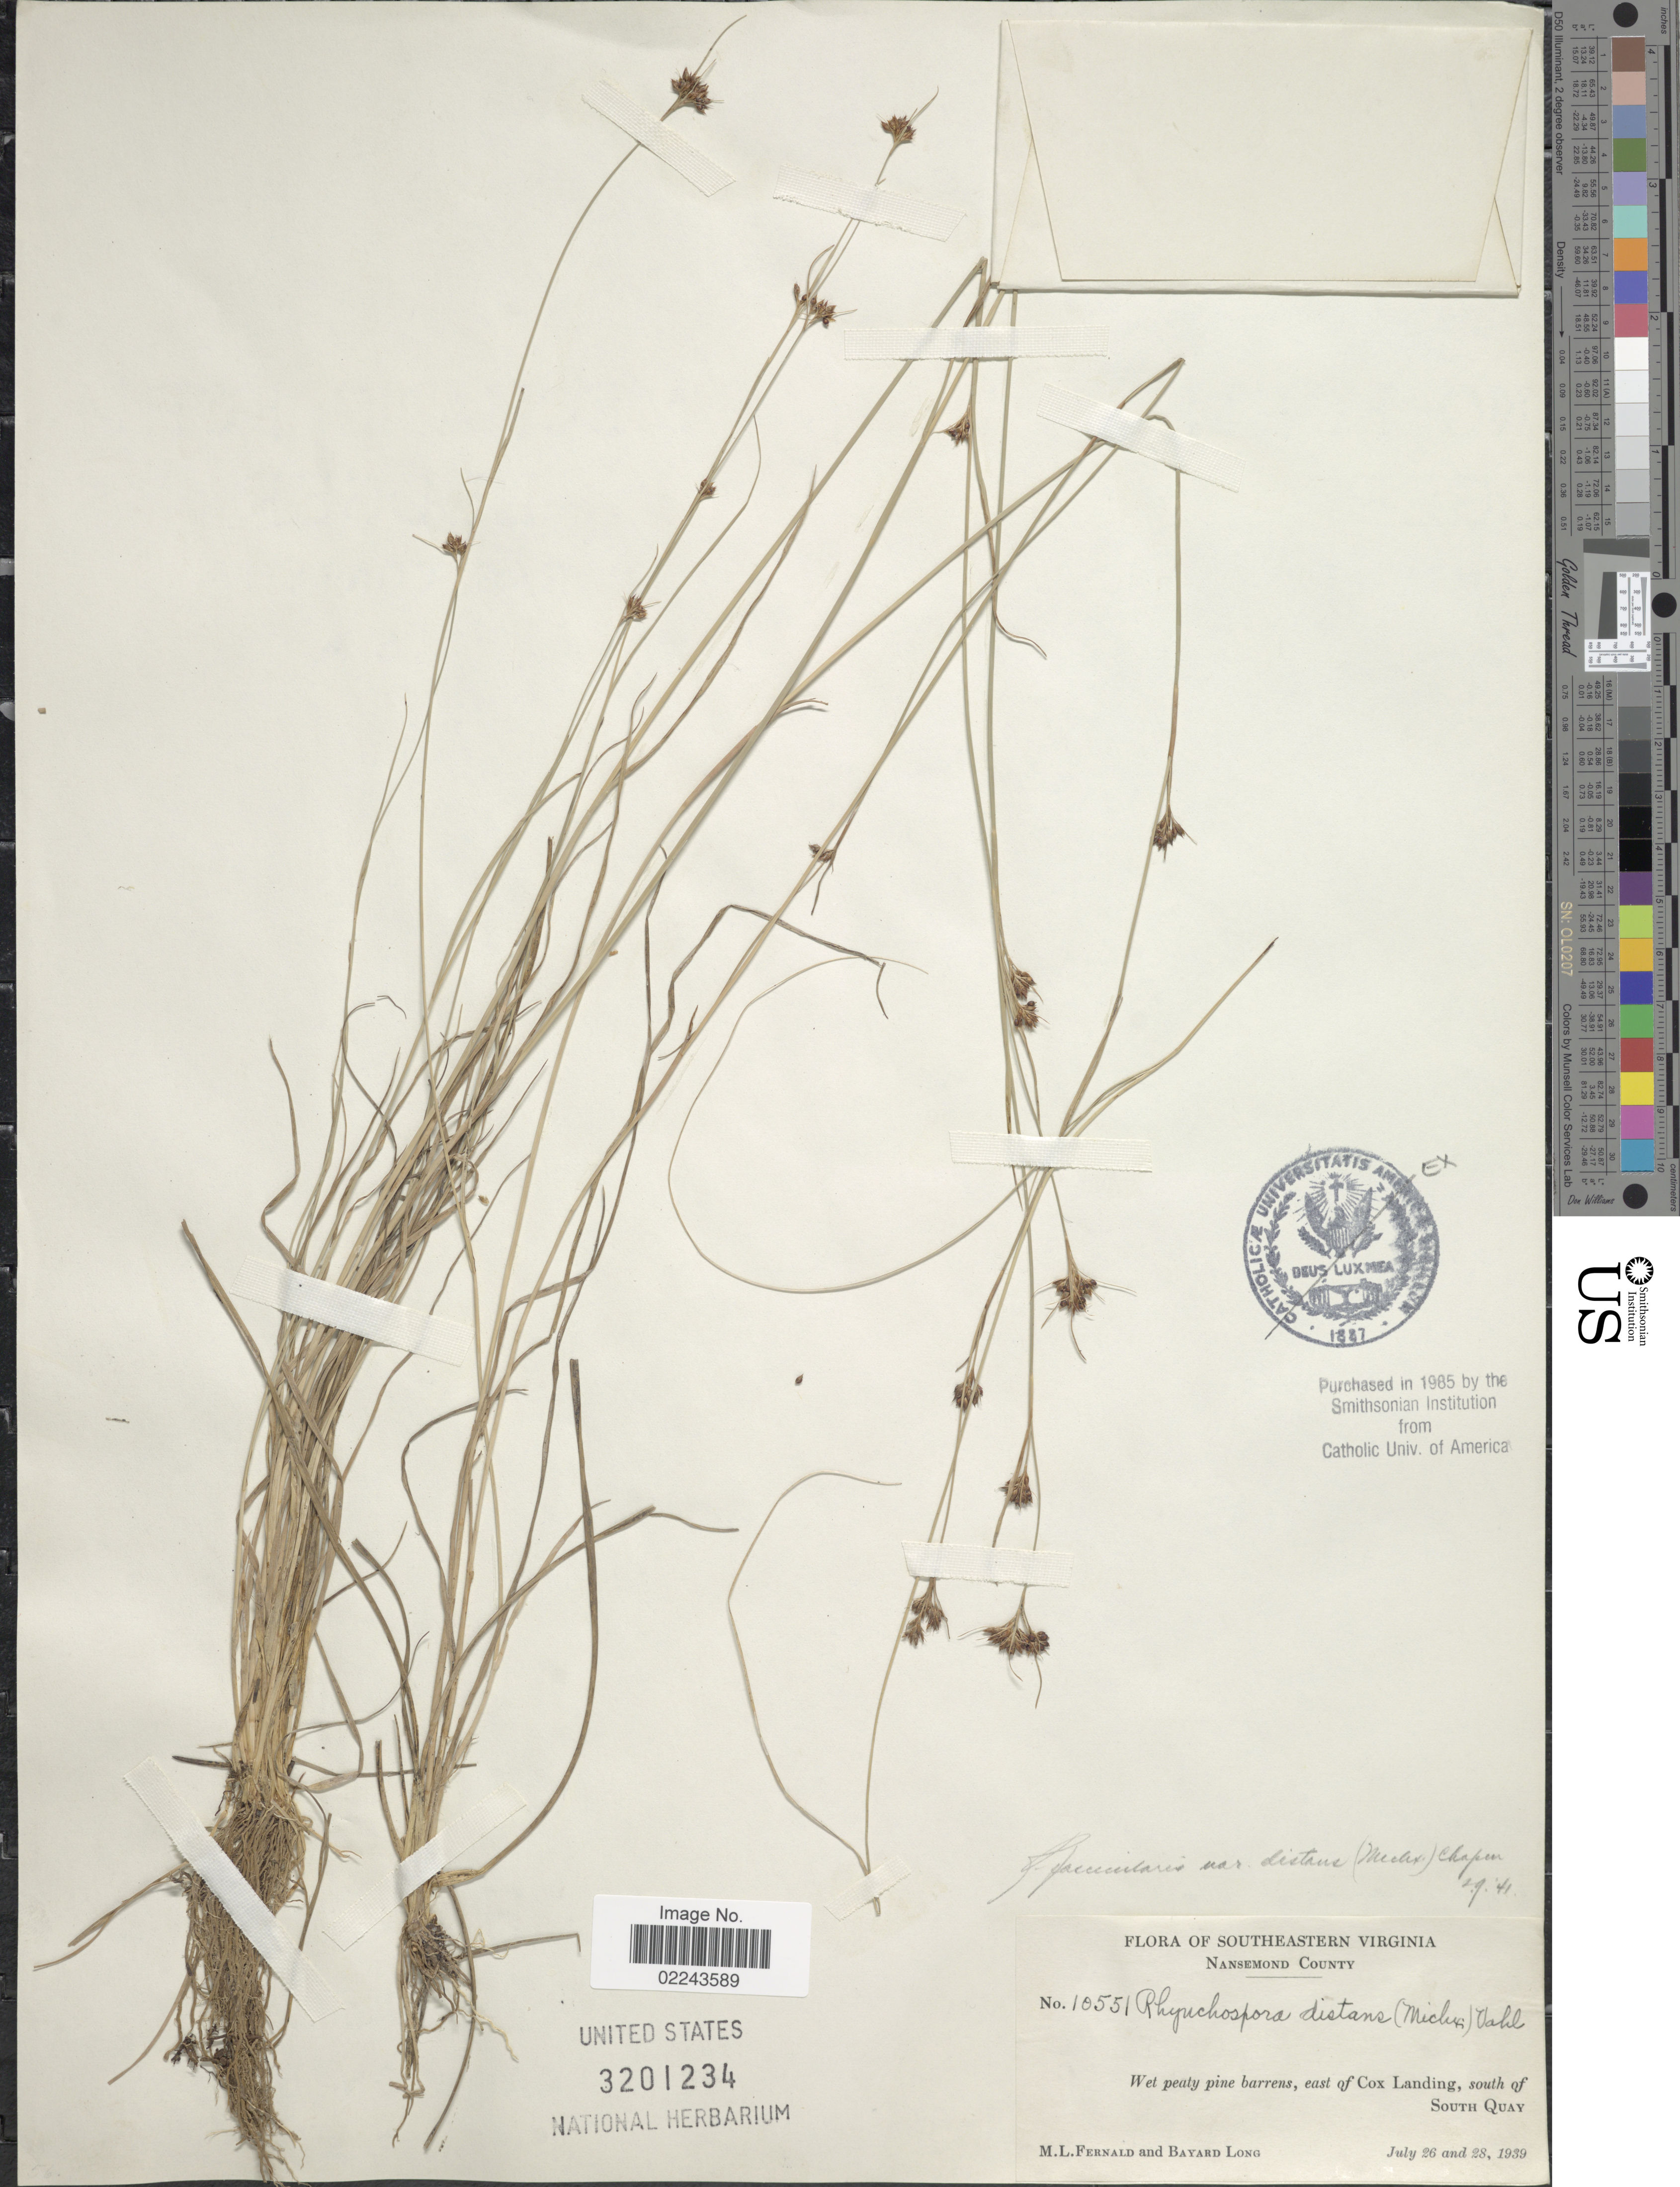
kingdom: Plantae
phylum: Tracheophyta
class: Liliopsida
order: Poales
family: Cyperaceae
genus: Rhynchospora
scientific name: Rhynchospora distans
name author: (Michx.) Vahl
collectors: M. L. Fernald & B. Long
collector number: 10551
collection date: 1939-07-26/1939-07-28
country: United States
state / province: Virginia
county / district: City of Suffolk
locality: Southeastern Virginia, Nansemond County, east of Cox Landing, south of South Quay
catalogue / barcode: US 3201234